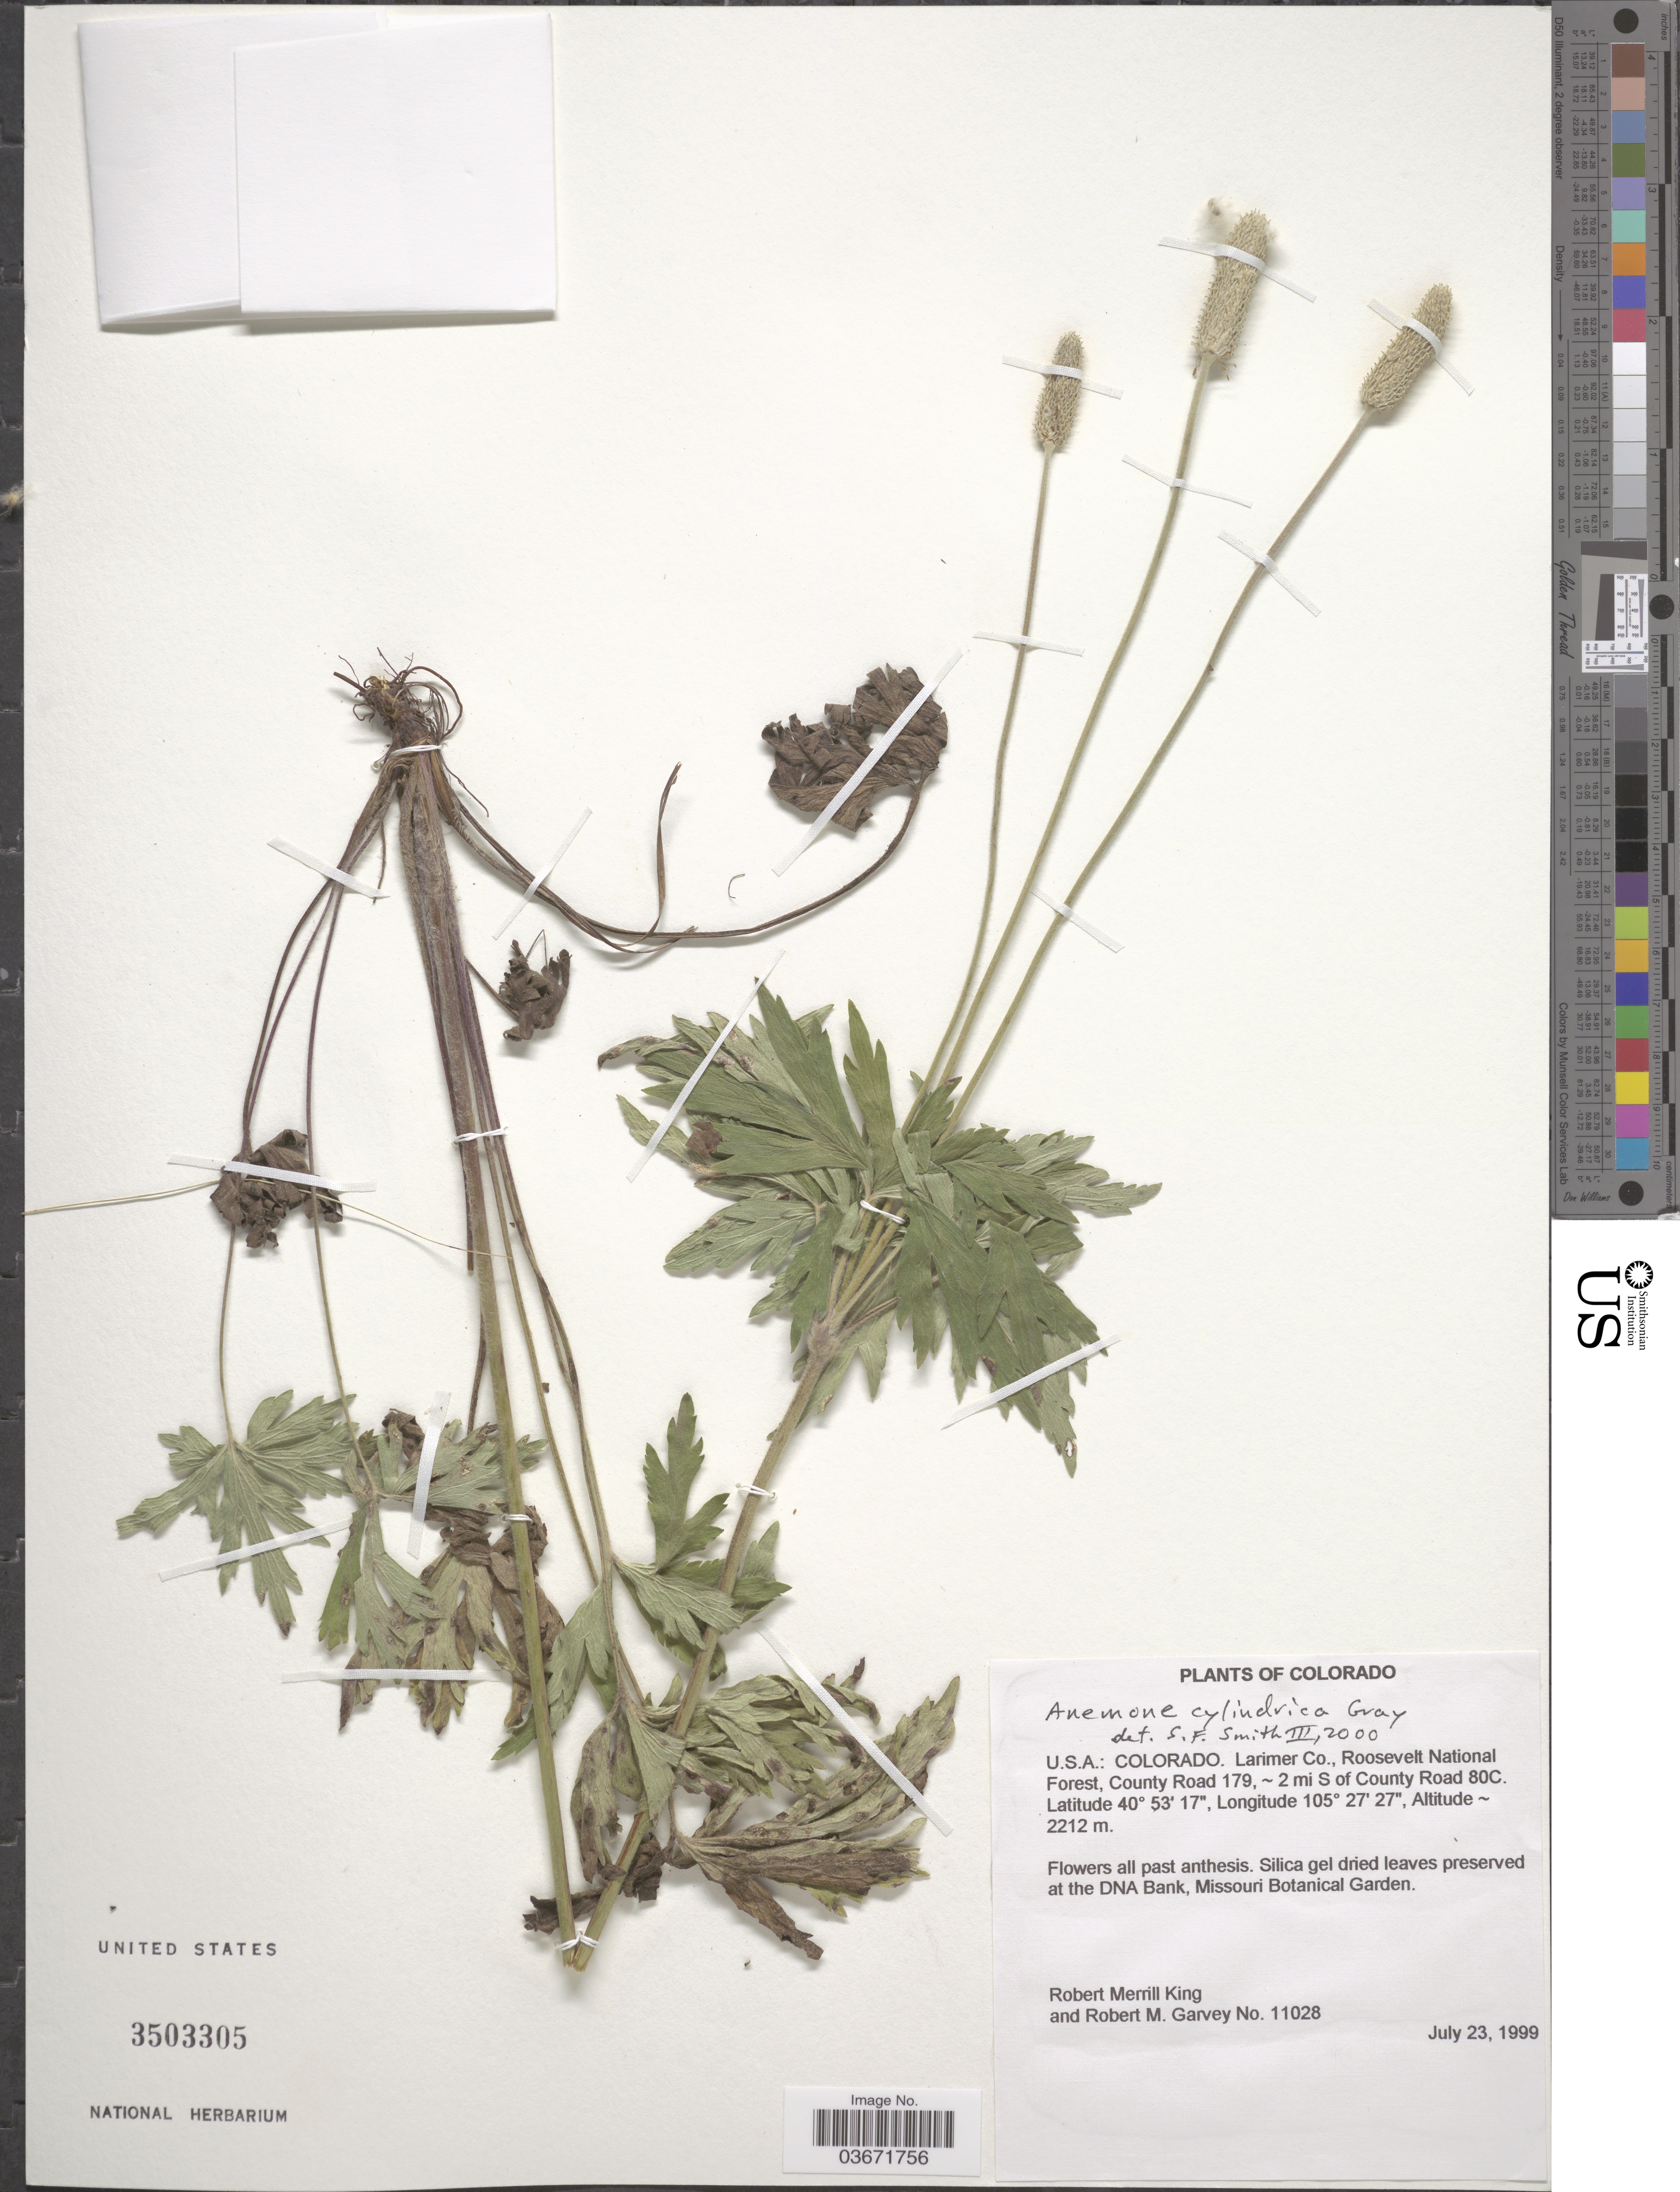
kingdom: Plantae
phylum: Tracheophyta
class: Magnoliopsida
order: Ranunculales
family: Ranunculaceae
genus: Anemone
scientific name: Anemone cylindrica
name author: A. Gray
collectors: R. M. King & R. Garvey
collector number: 11028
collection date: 1999-07-23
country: United States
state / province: Colorado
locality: Larimer Co., Roosevelt National Forest, County Road 179, ~ 2 mi S of County Road 80C.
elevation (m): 2212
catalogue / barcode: US 3503305